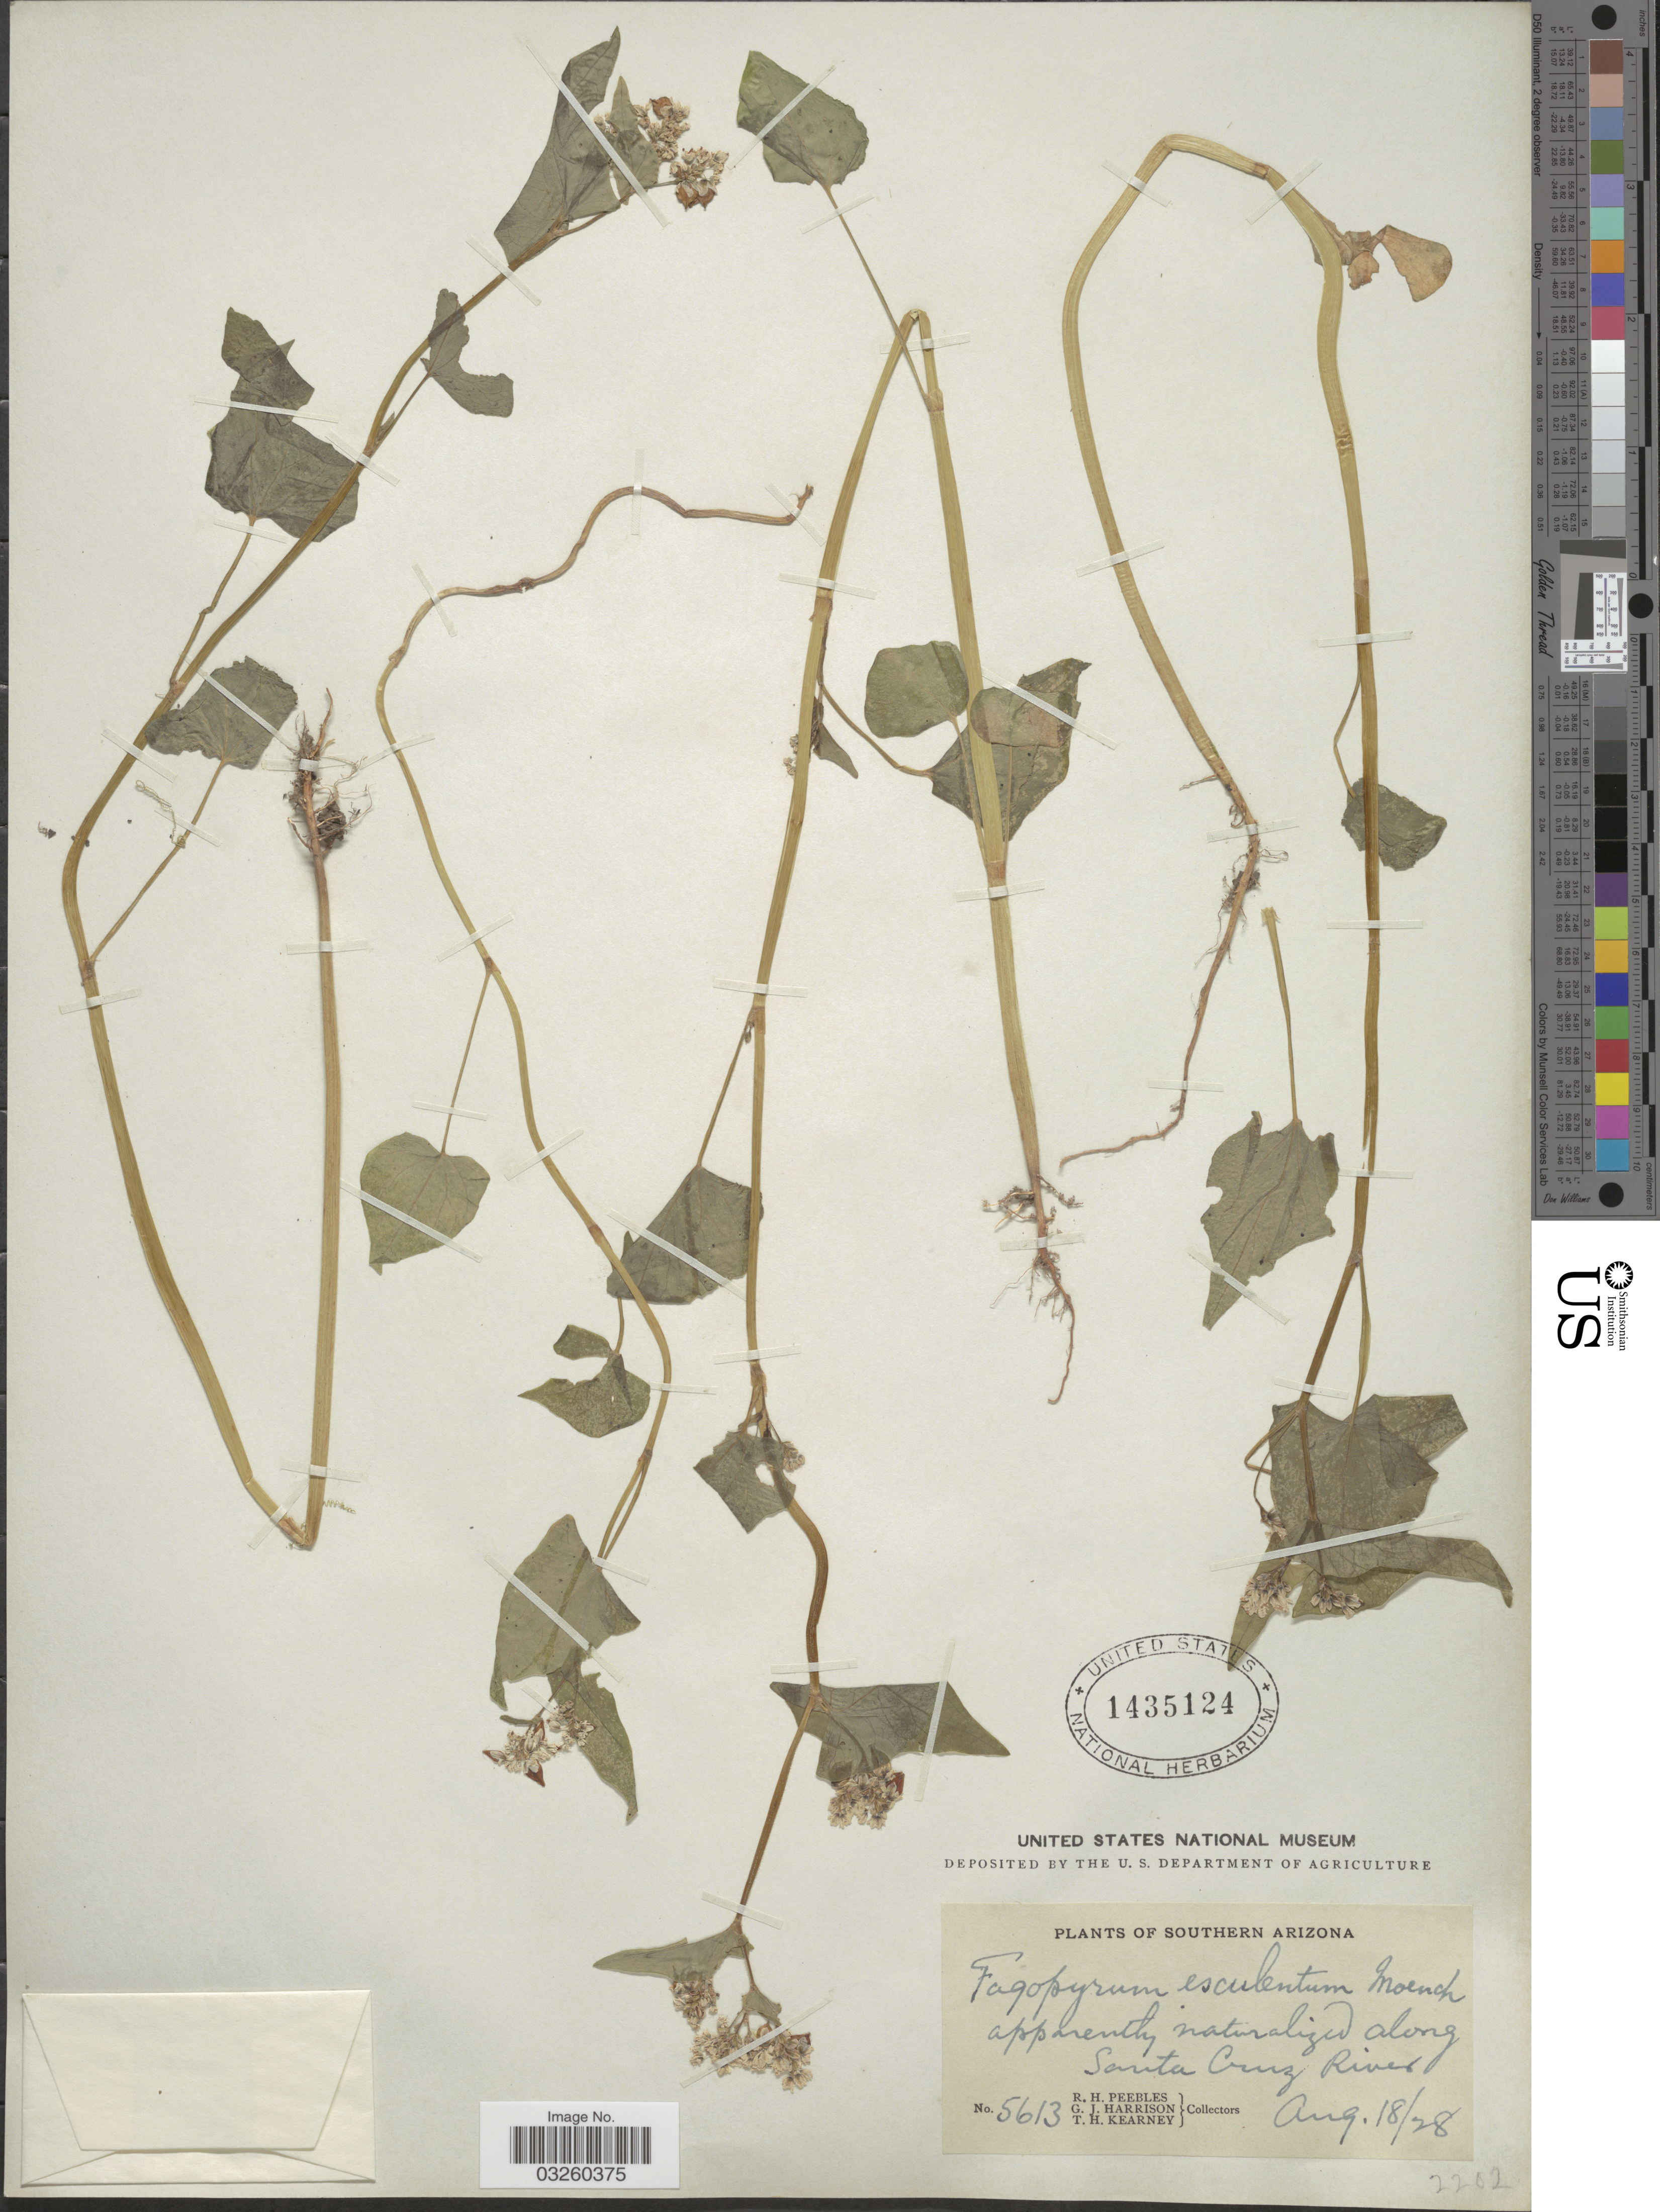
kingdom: Plantae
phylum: Tracheophyta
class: Magnoliopsida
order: Caryophyllales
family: Polygonaceae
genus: Fagopyrum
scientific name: Fagopyrum esculentum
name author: Moench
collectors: R. H. Peebles, G. J. Harrison & T. H. Kearney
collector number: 5613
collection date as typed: Transcribed d/m/y: 18/8/28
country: United States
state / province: Arizona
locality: Southern Arizona. Apparently naturalized along Santa Cruz River.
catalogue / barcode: US 1435124